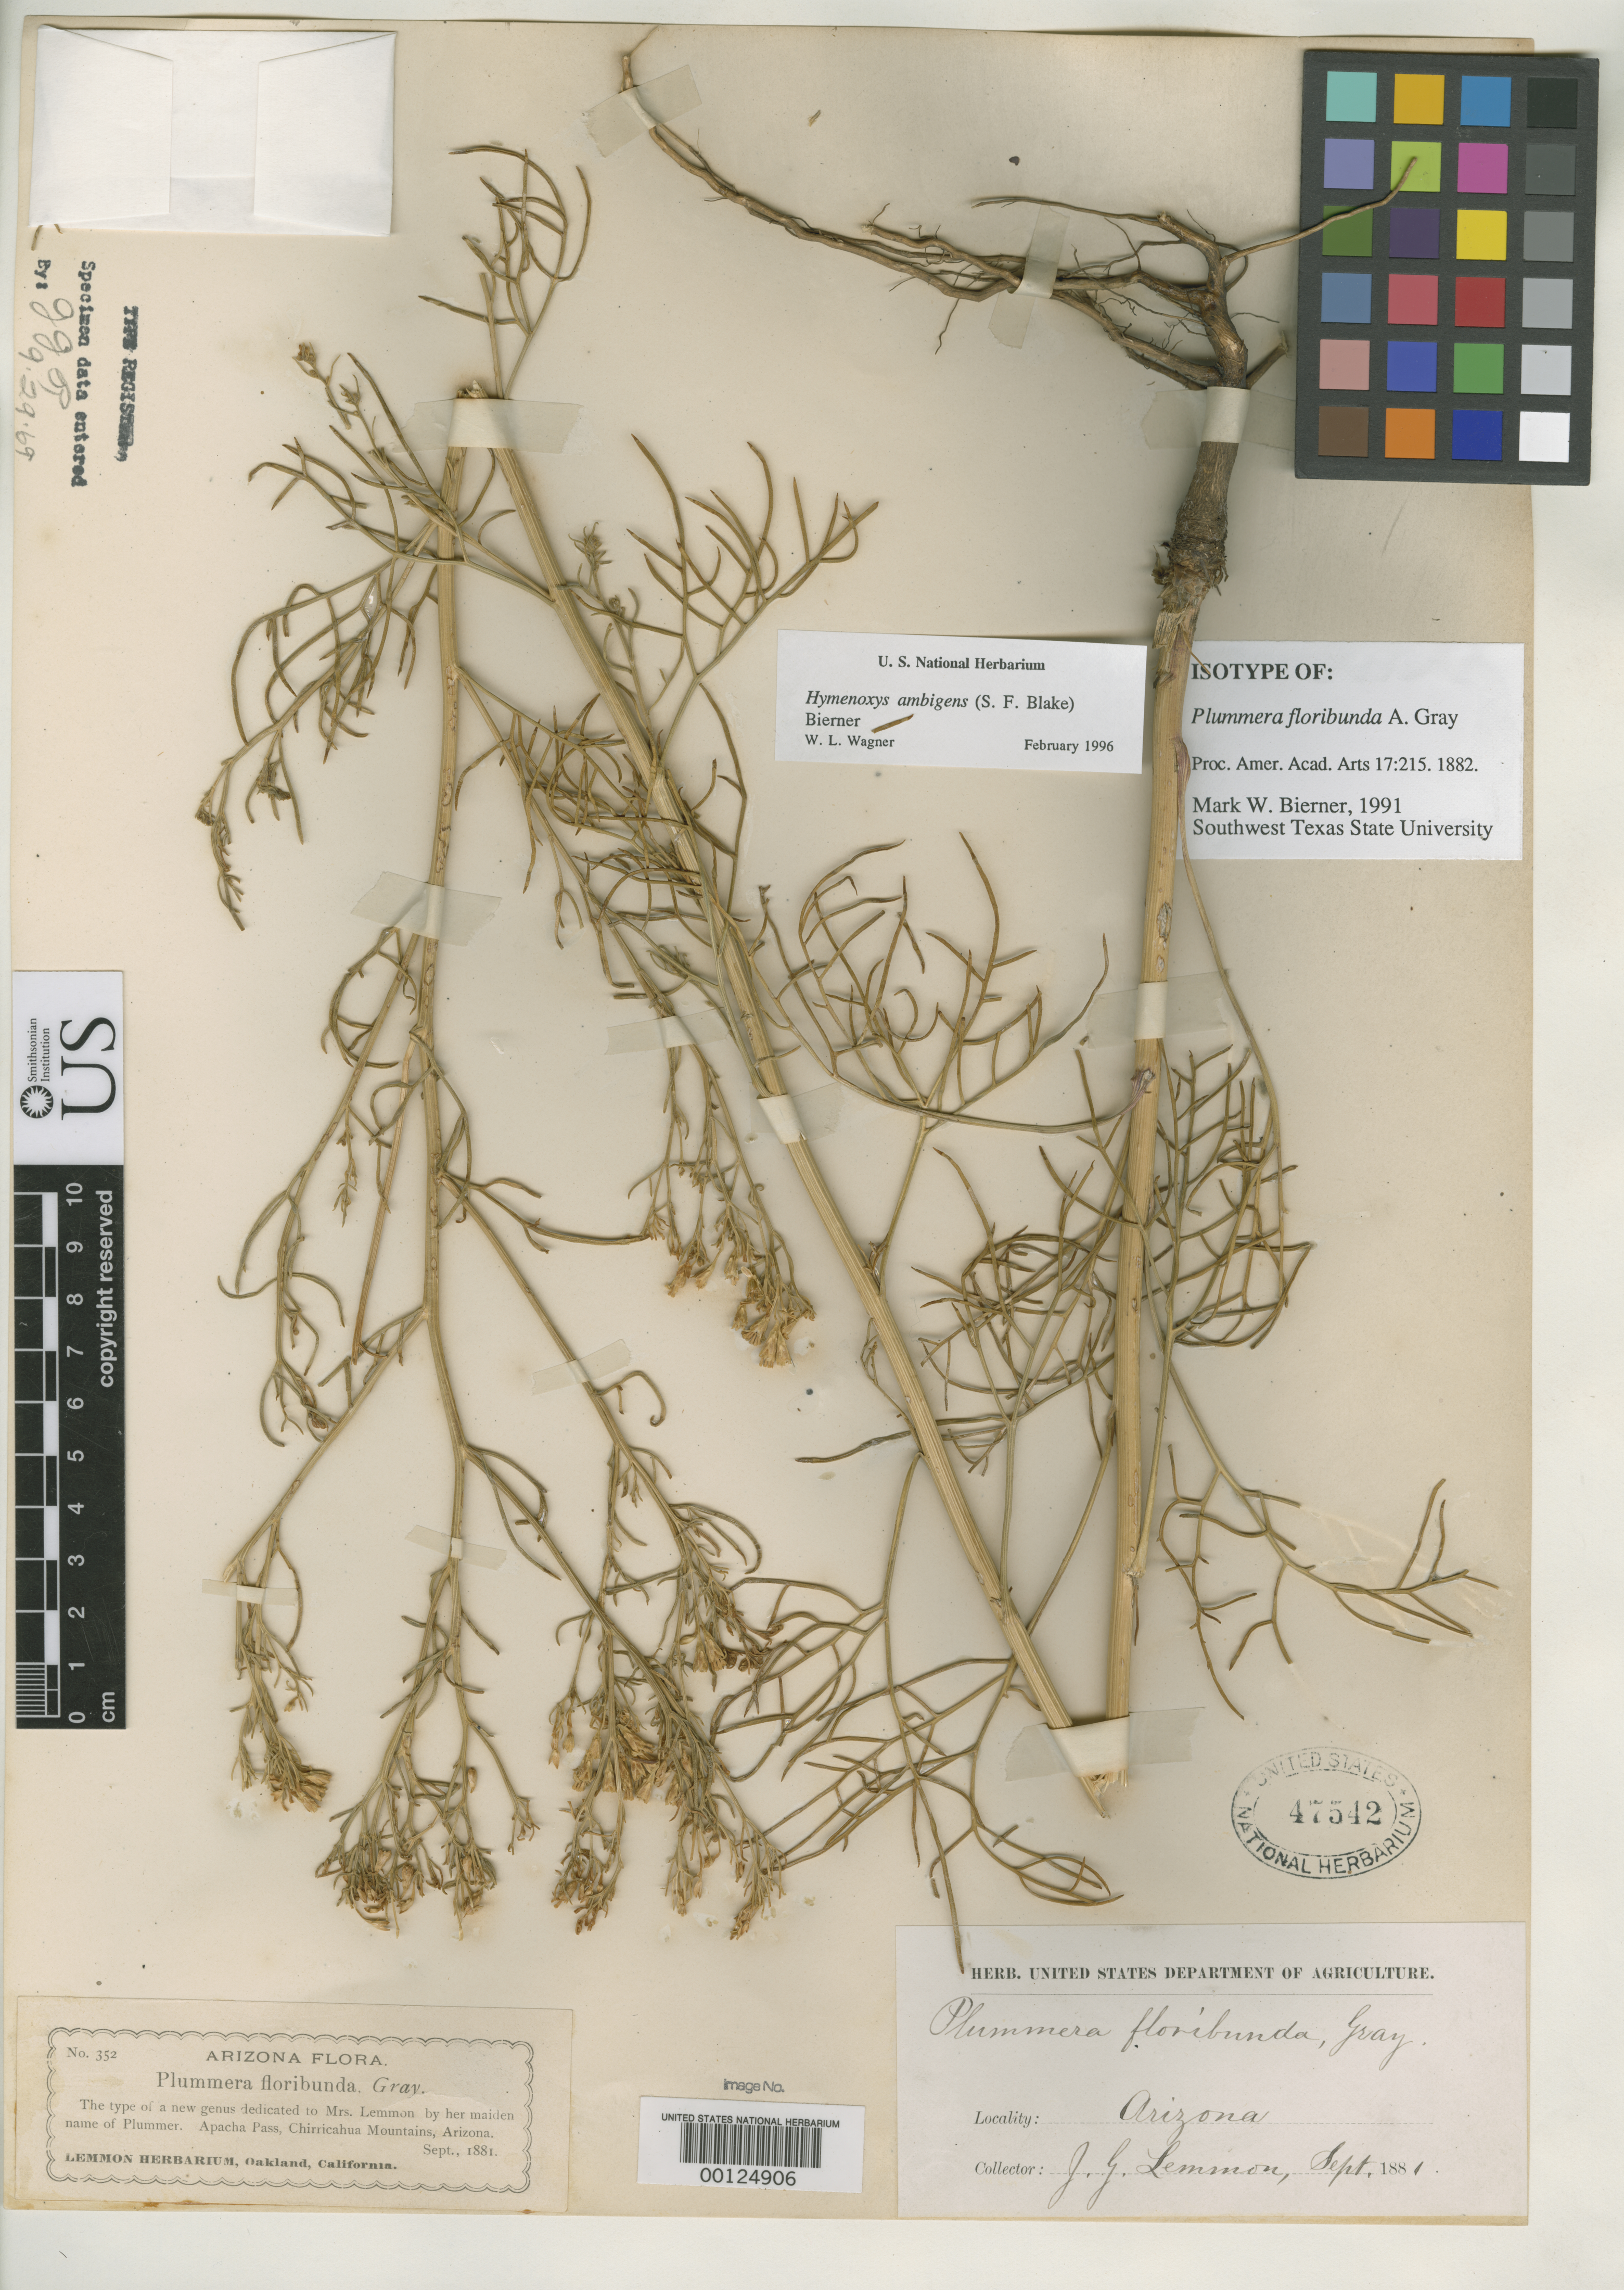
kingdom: Plantae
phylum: Tracheophyta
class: Magnoliopsida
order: Asterales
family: Asteraceae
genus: Plummera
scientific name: Plummera floribunda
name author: A. Gray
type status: Isotype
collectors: J. G. Lemmon & J. Lemmon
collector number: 352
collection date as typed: Sep 1881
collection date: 1881-09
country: United States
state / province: Arizona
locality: Apache Pass, Chiricahua Mountains.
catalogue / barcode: US 47542